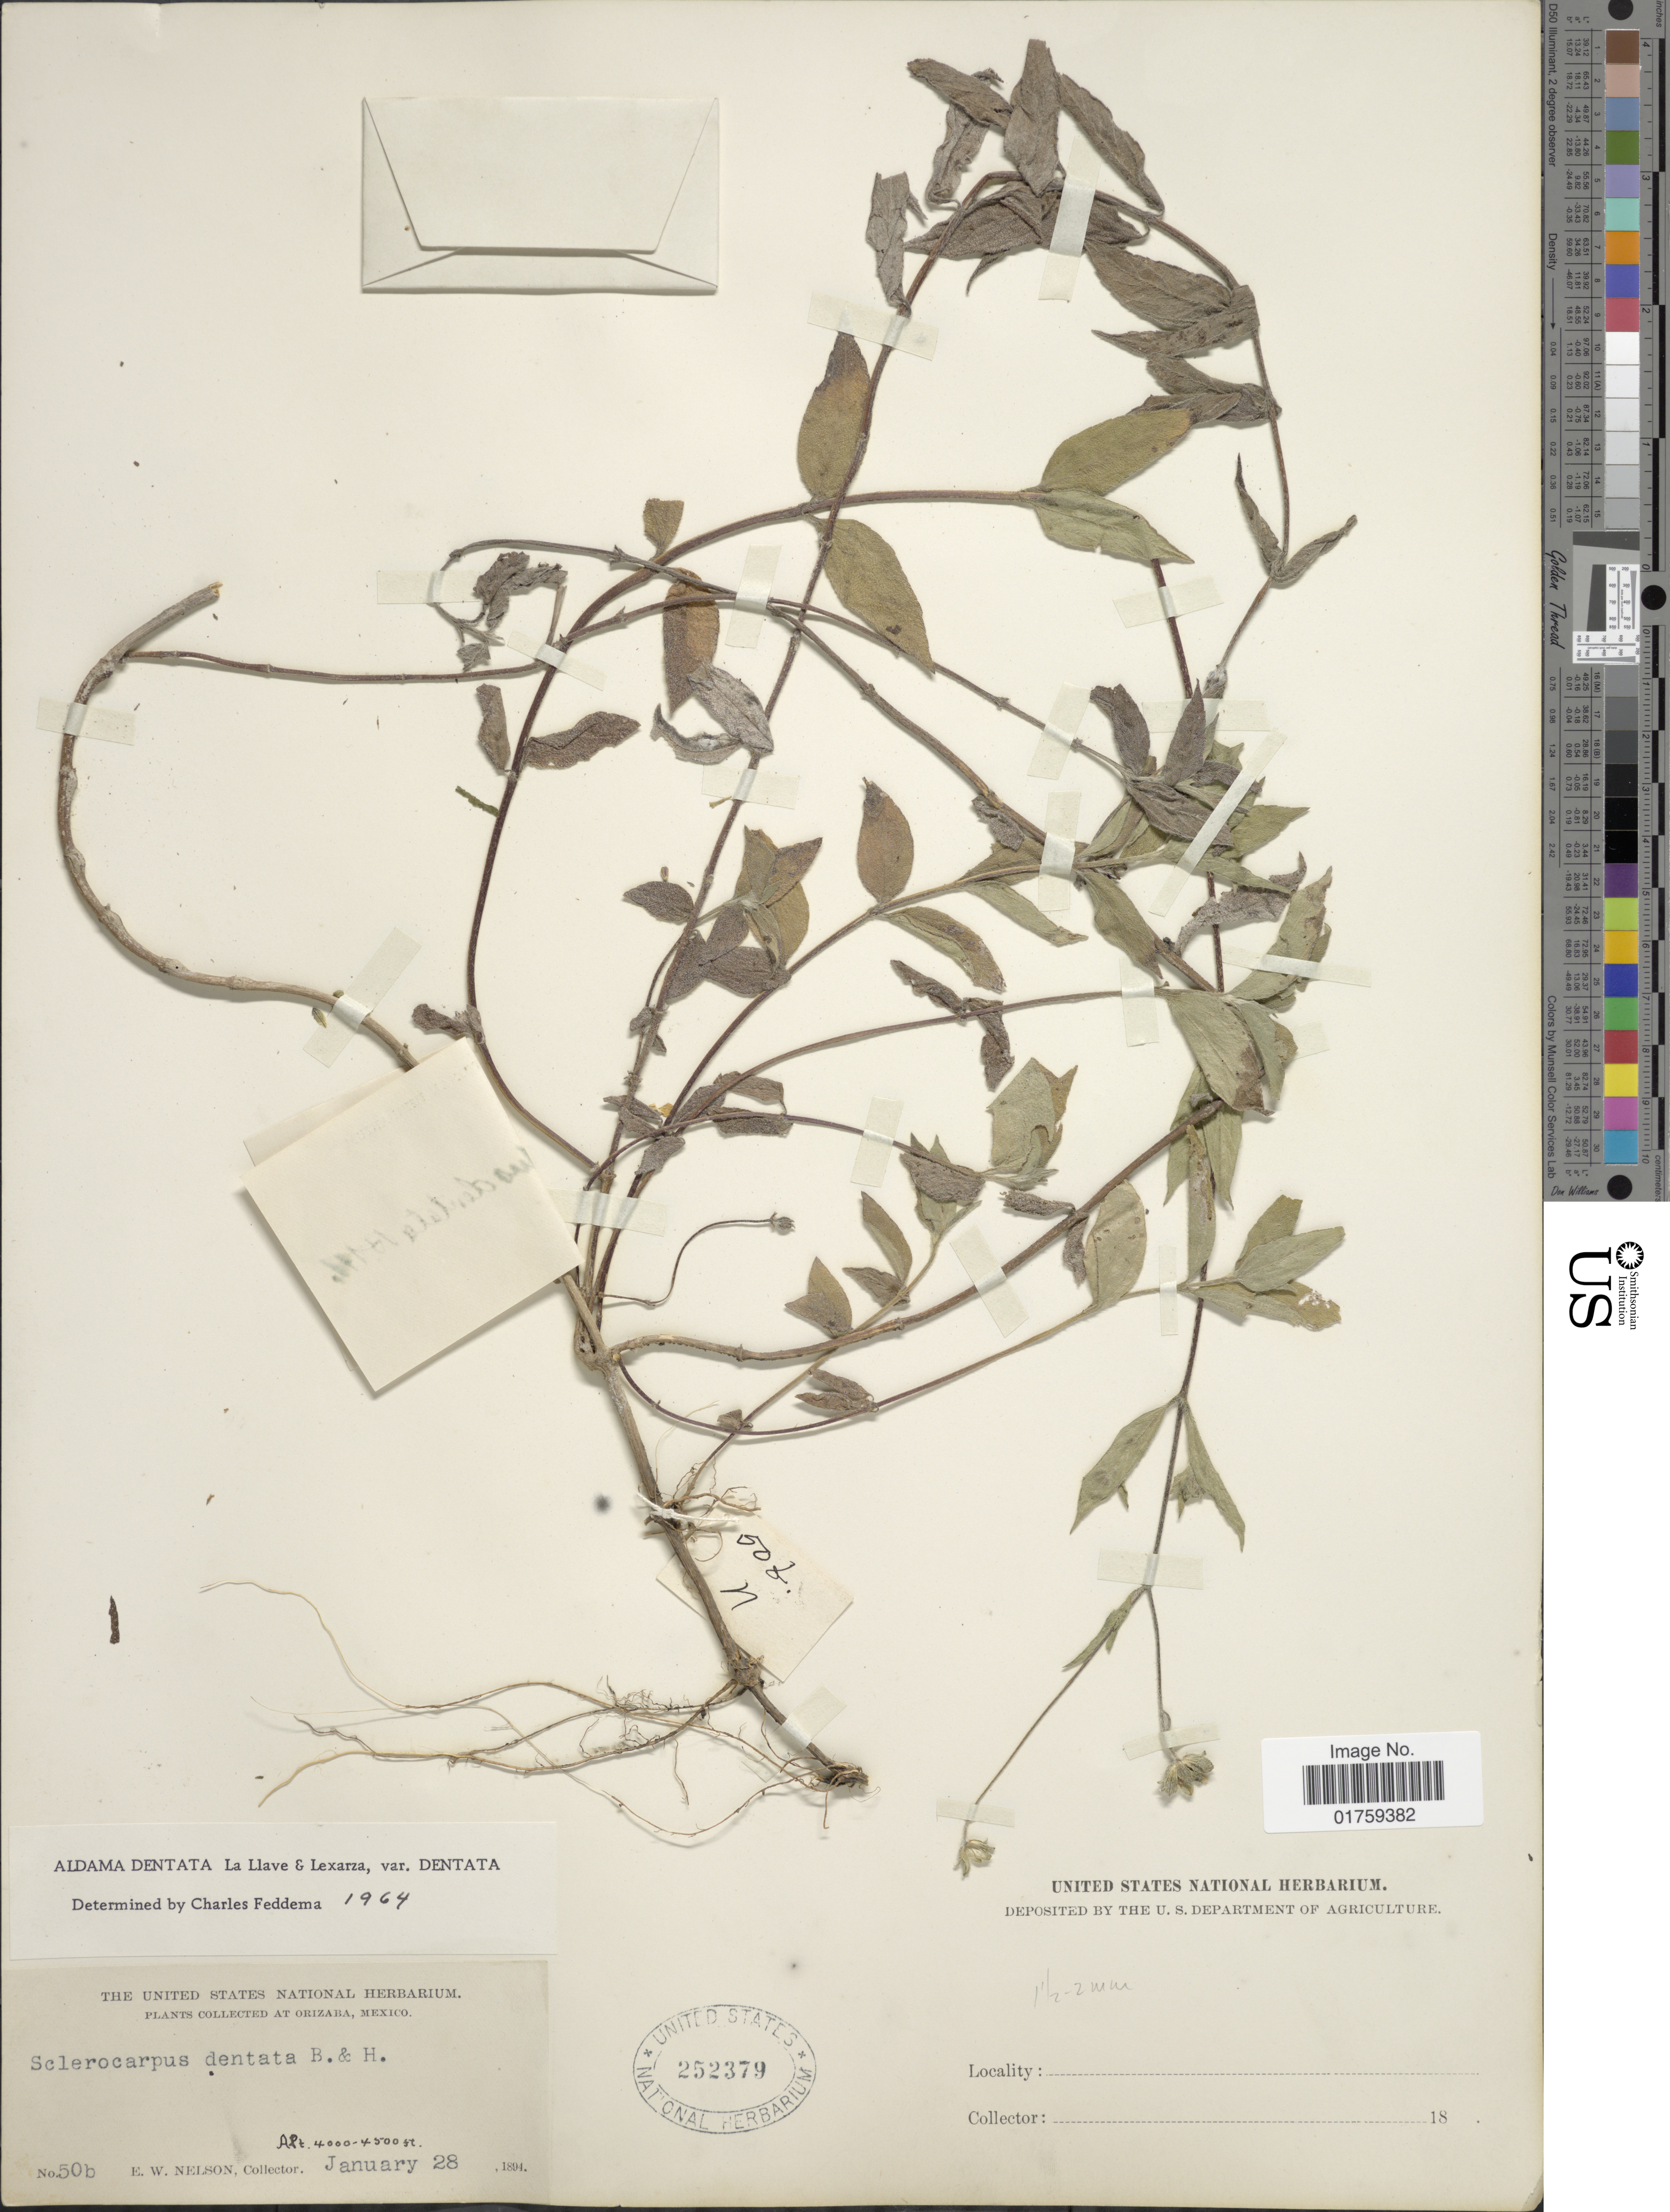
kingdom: Plantae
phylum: Tracheophyta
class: Magnoliopsida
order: Asterales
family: Asteraceae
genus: Sclerocarpus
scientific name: Sclerocarpus dentatus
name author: (La Llave) Benth. & Hook. f. ex Hemsl.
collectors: E. W. Nelson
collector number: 50b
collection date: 1894-01-28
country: Mexico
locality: Orizaba, Mexico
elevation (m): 1219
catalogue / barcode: US 252379